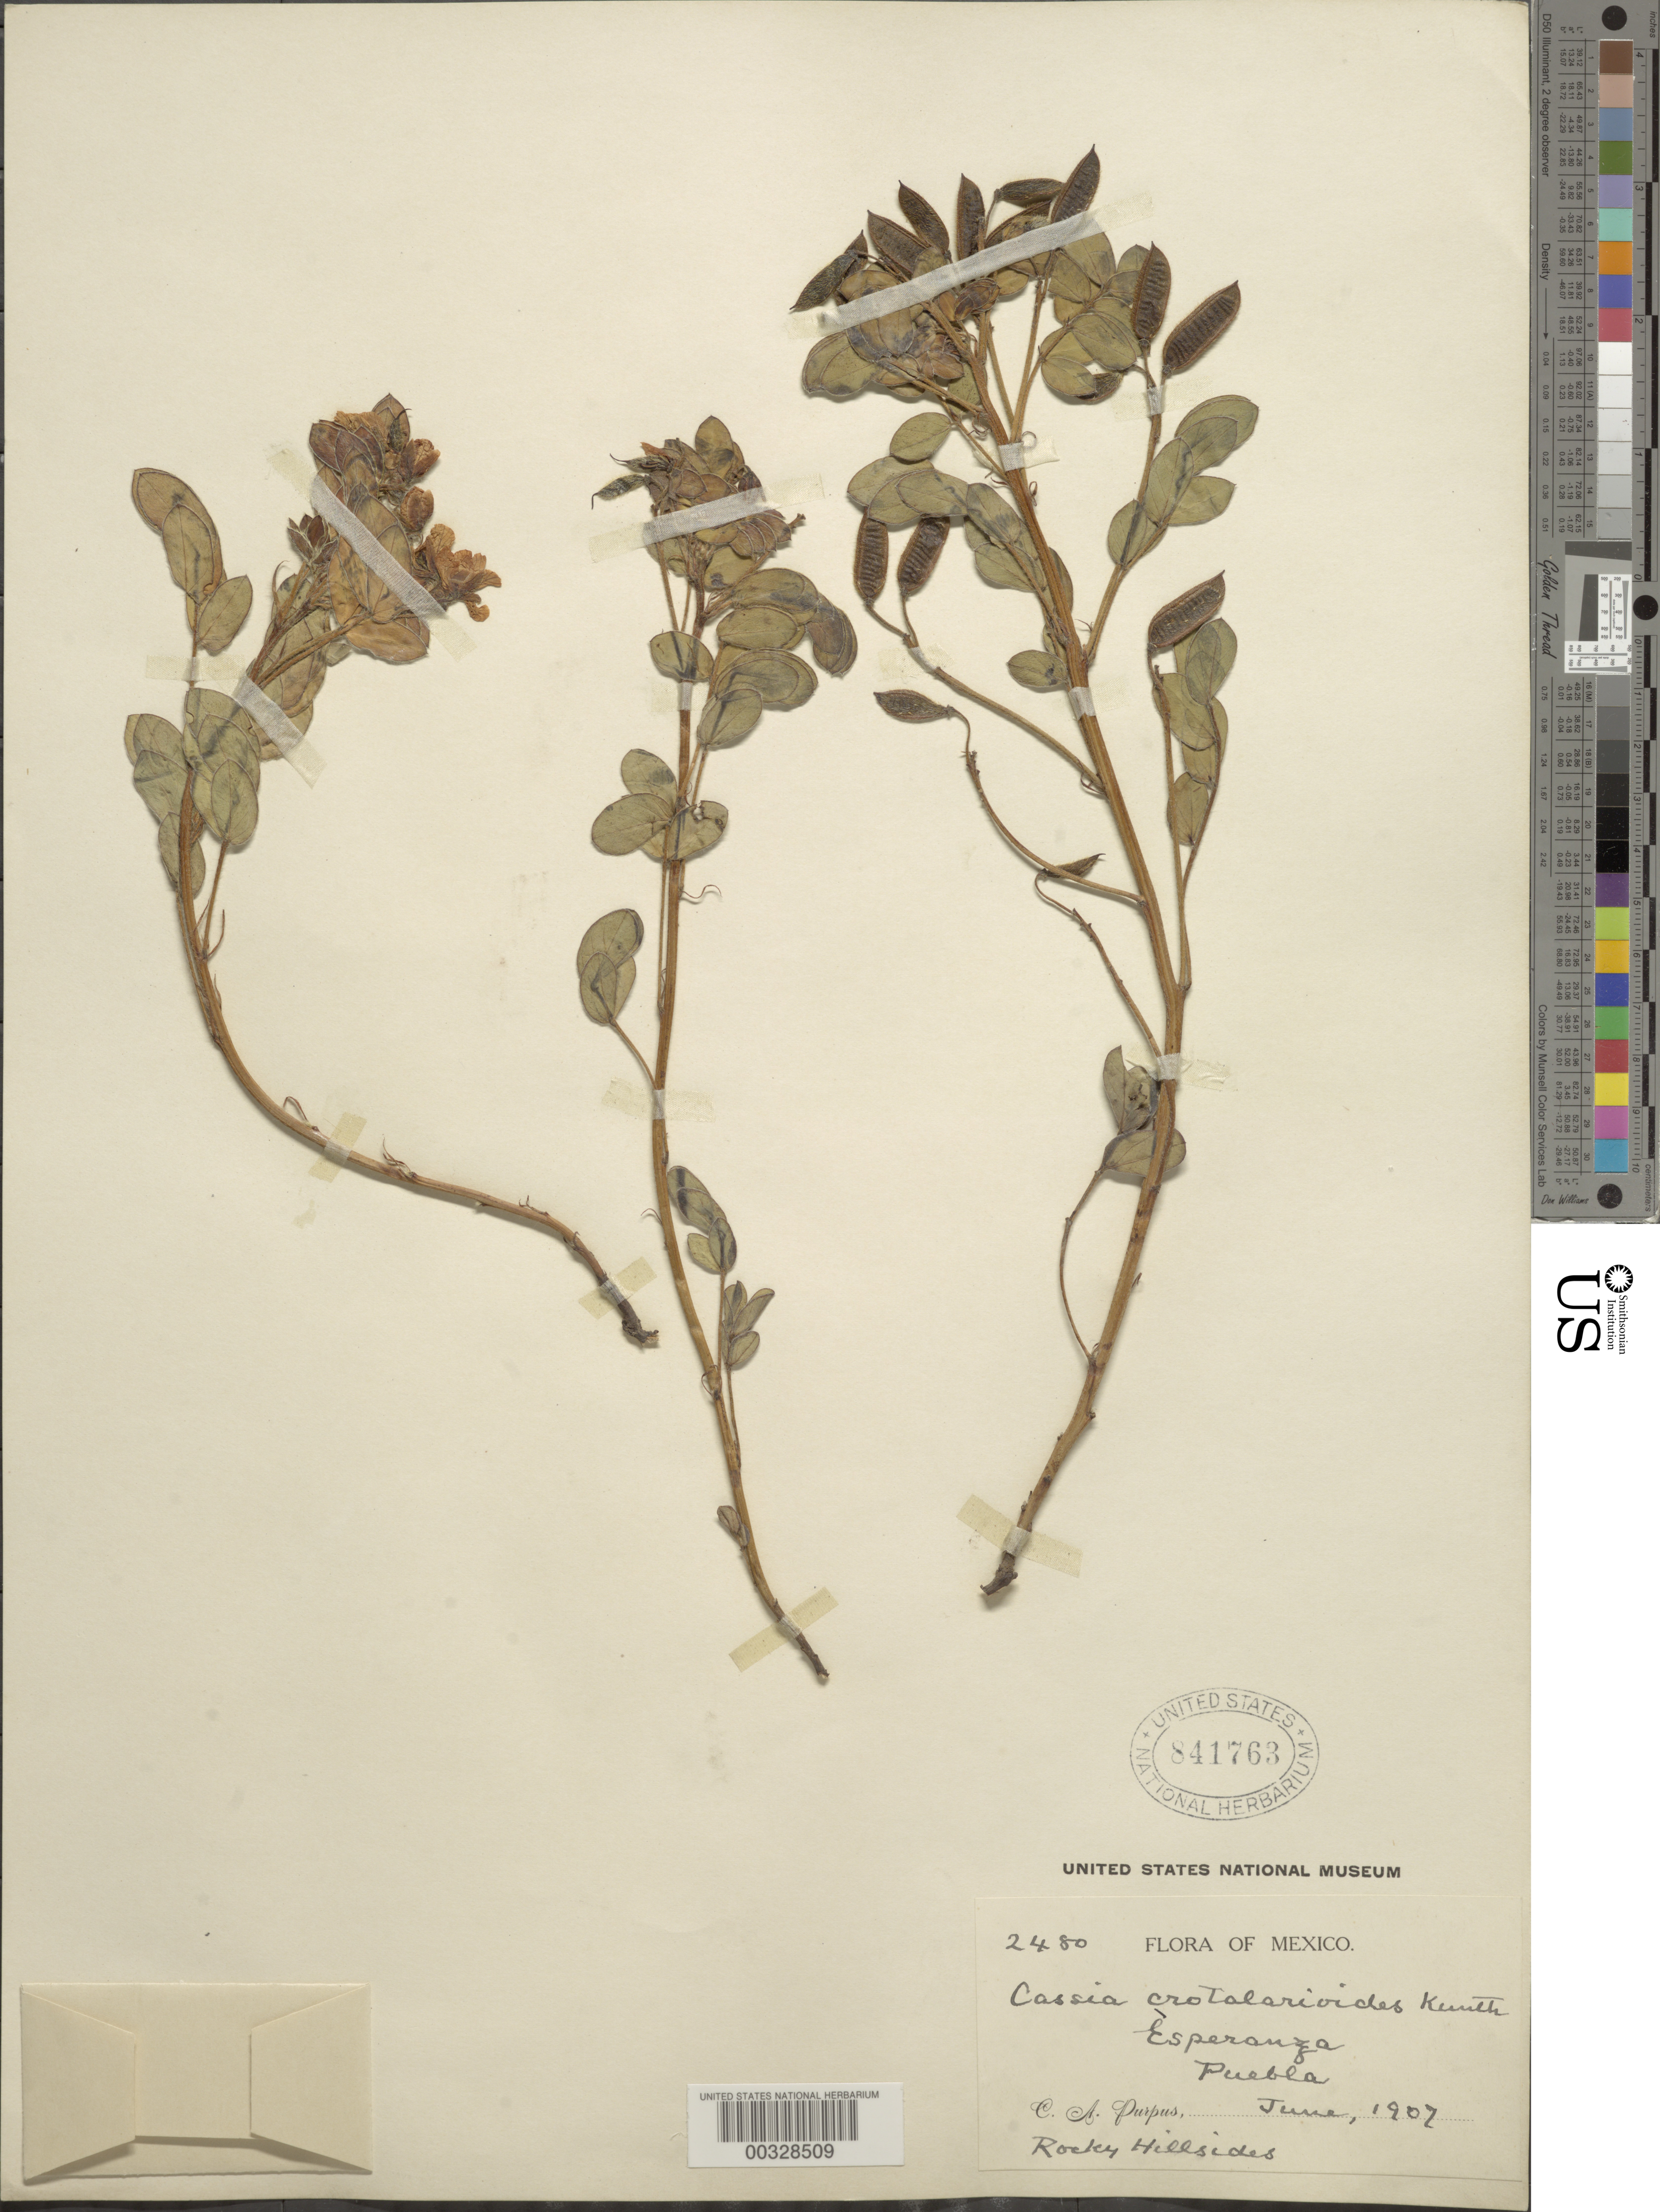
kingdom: Plantae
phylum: Tracheophyta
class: Magnoliopsida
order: Fabales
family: Fabaceae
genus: Senna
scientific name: Senna crotalarioides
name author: (Kunth) H.S. Irwin & Barneby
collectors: C. A. Purpus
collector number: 2480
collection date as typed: Jun 1907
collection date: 1907-06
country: Mexico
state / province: Puebla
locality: Esperanza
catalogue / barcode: US 841763